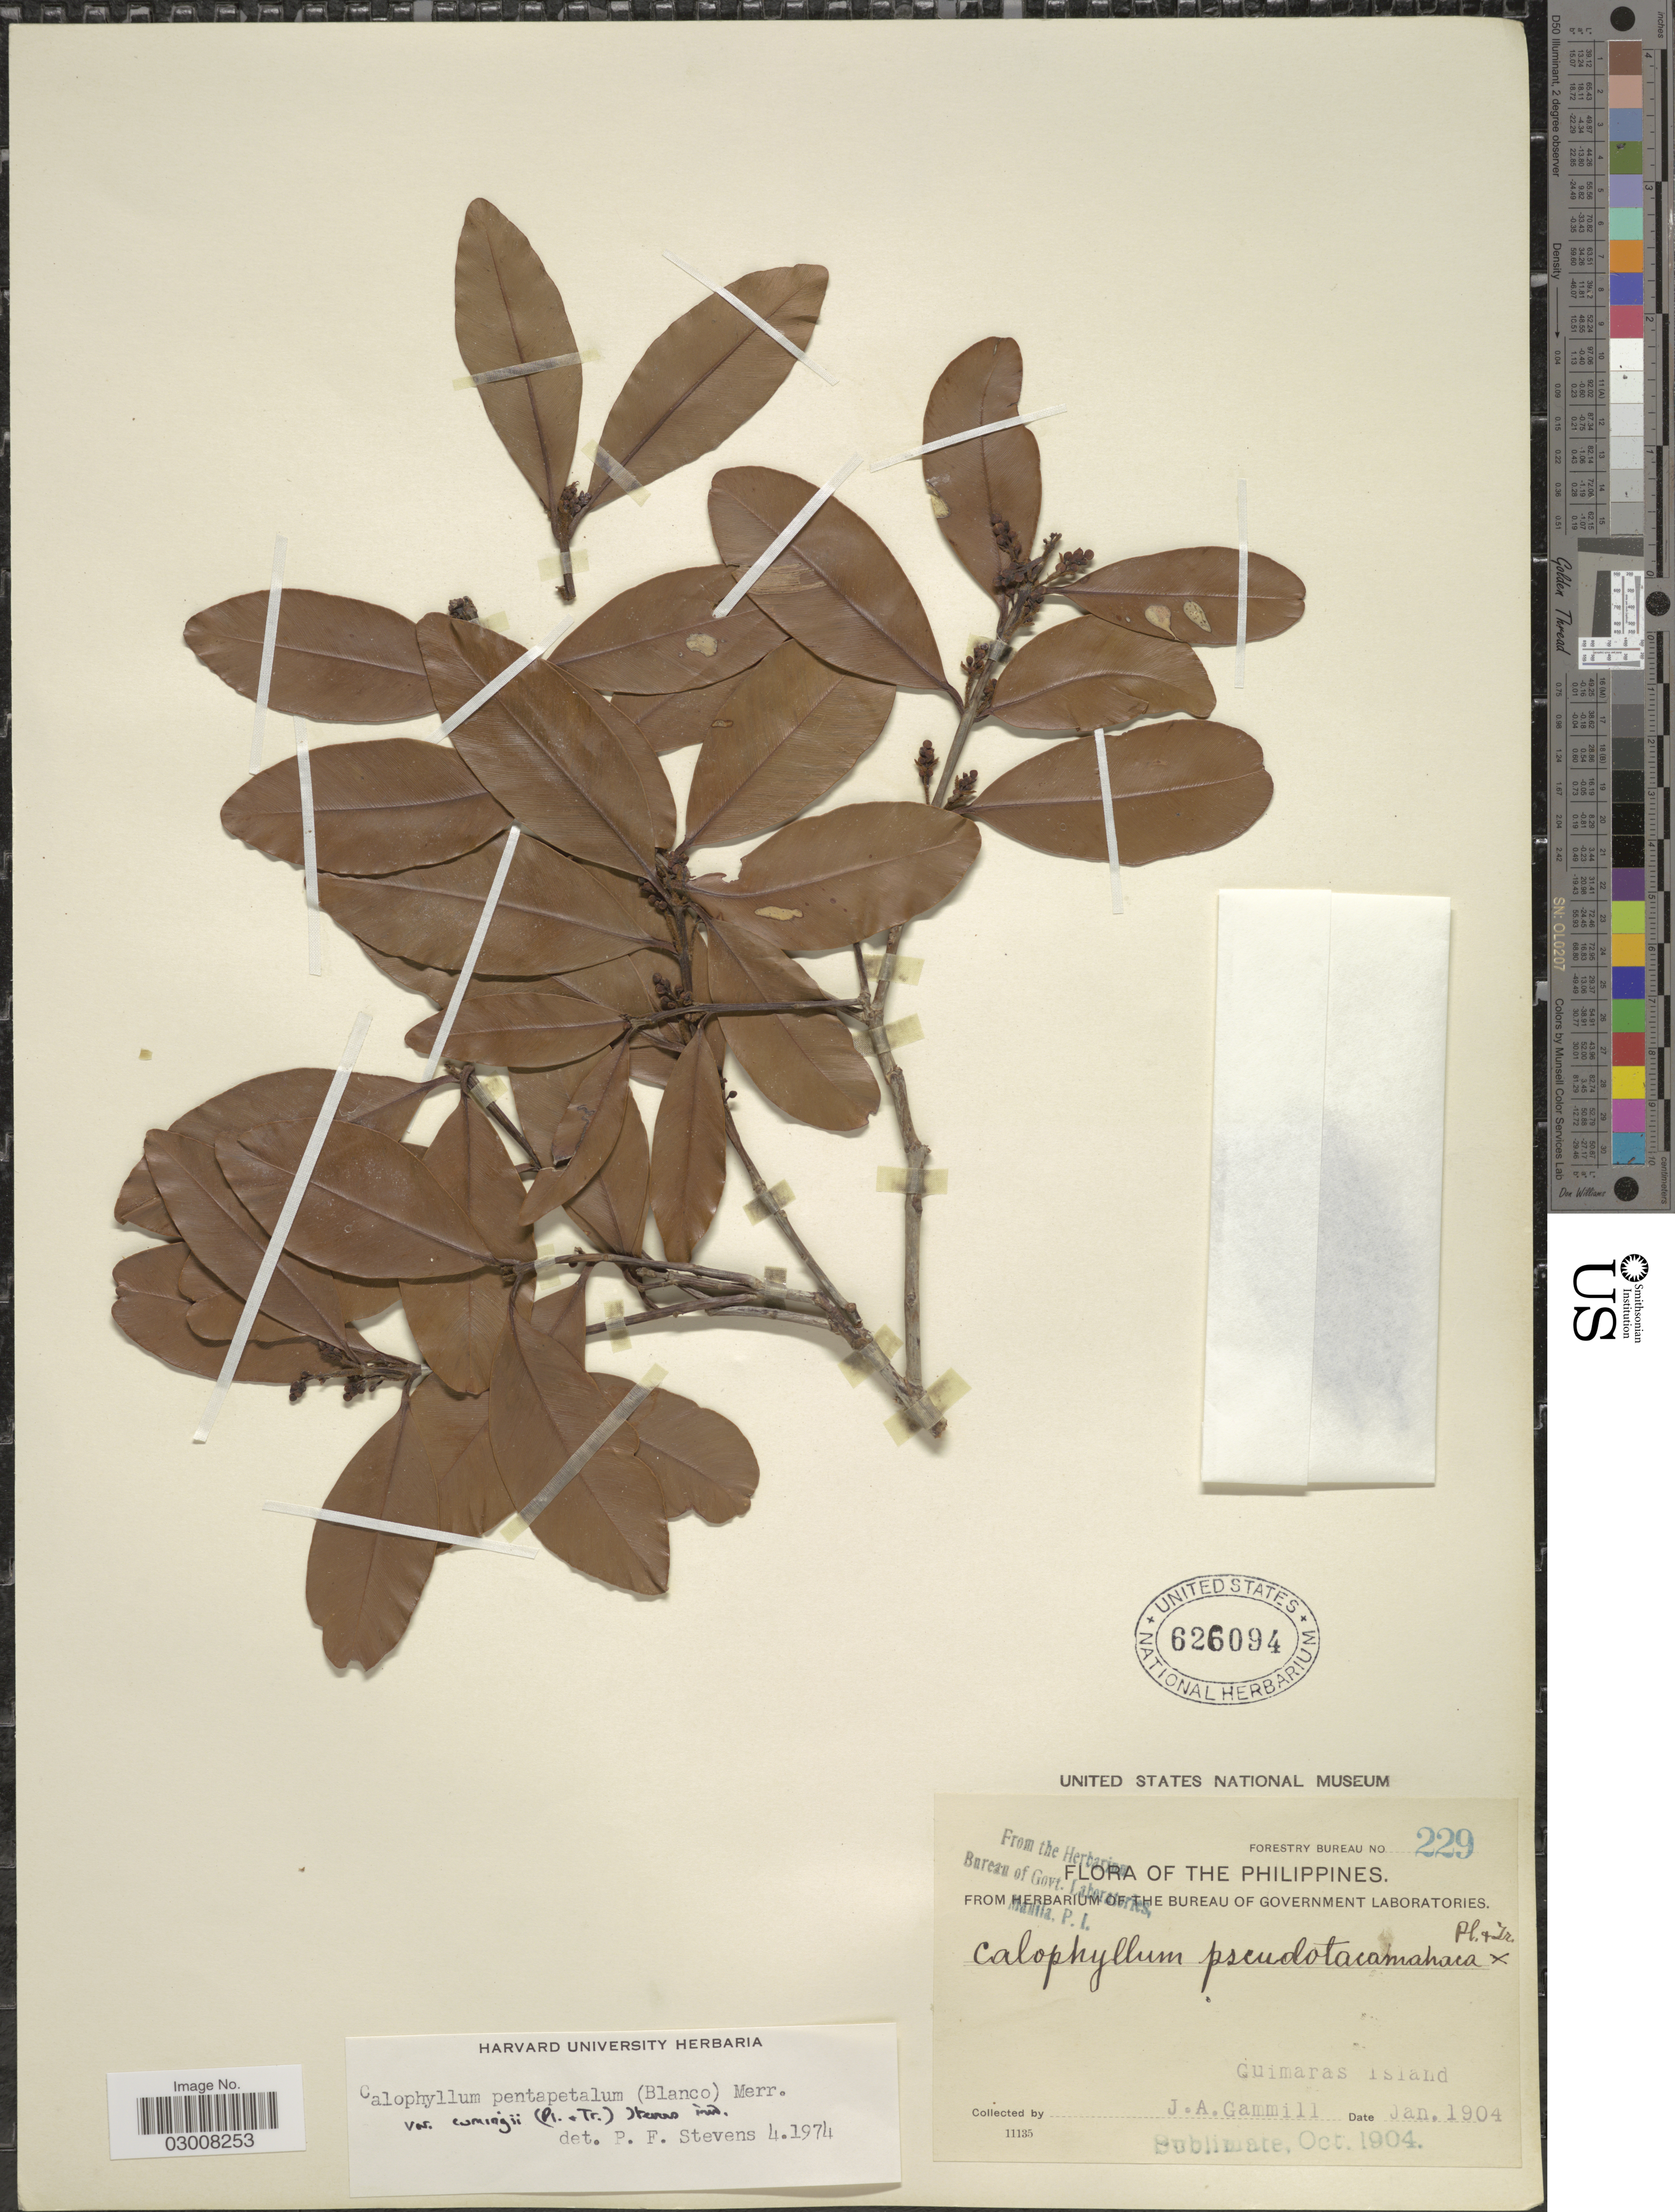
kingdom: Plantae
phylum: Tracheophyta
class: Magnoliopsida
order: Malpighiales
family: Calophyllaceae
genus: Calophyllum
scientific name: Calophyllum pentapetalum var. cumingii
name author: P.F. Stevens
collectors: J. Gammill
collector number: Forestry Bureau 229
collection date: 1904-01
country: Philippines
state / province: Western Visayas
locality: Guimaras Island.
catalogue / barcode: US 626094